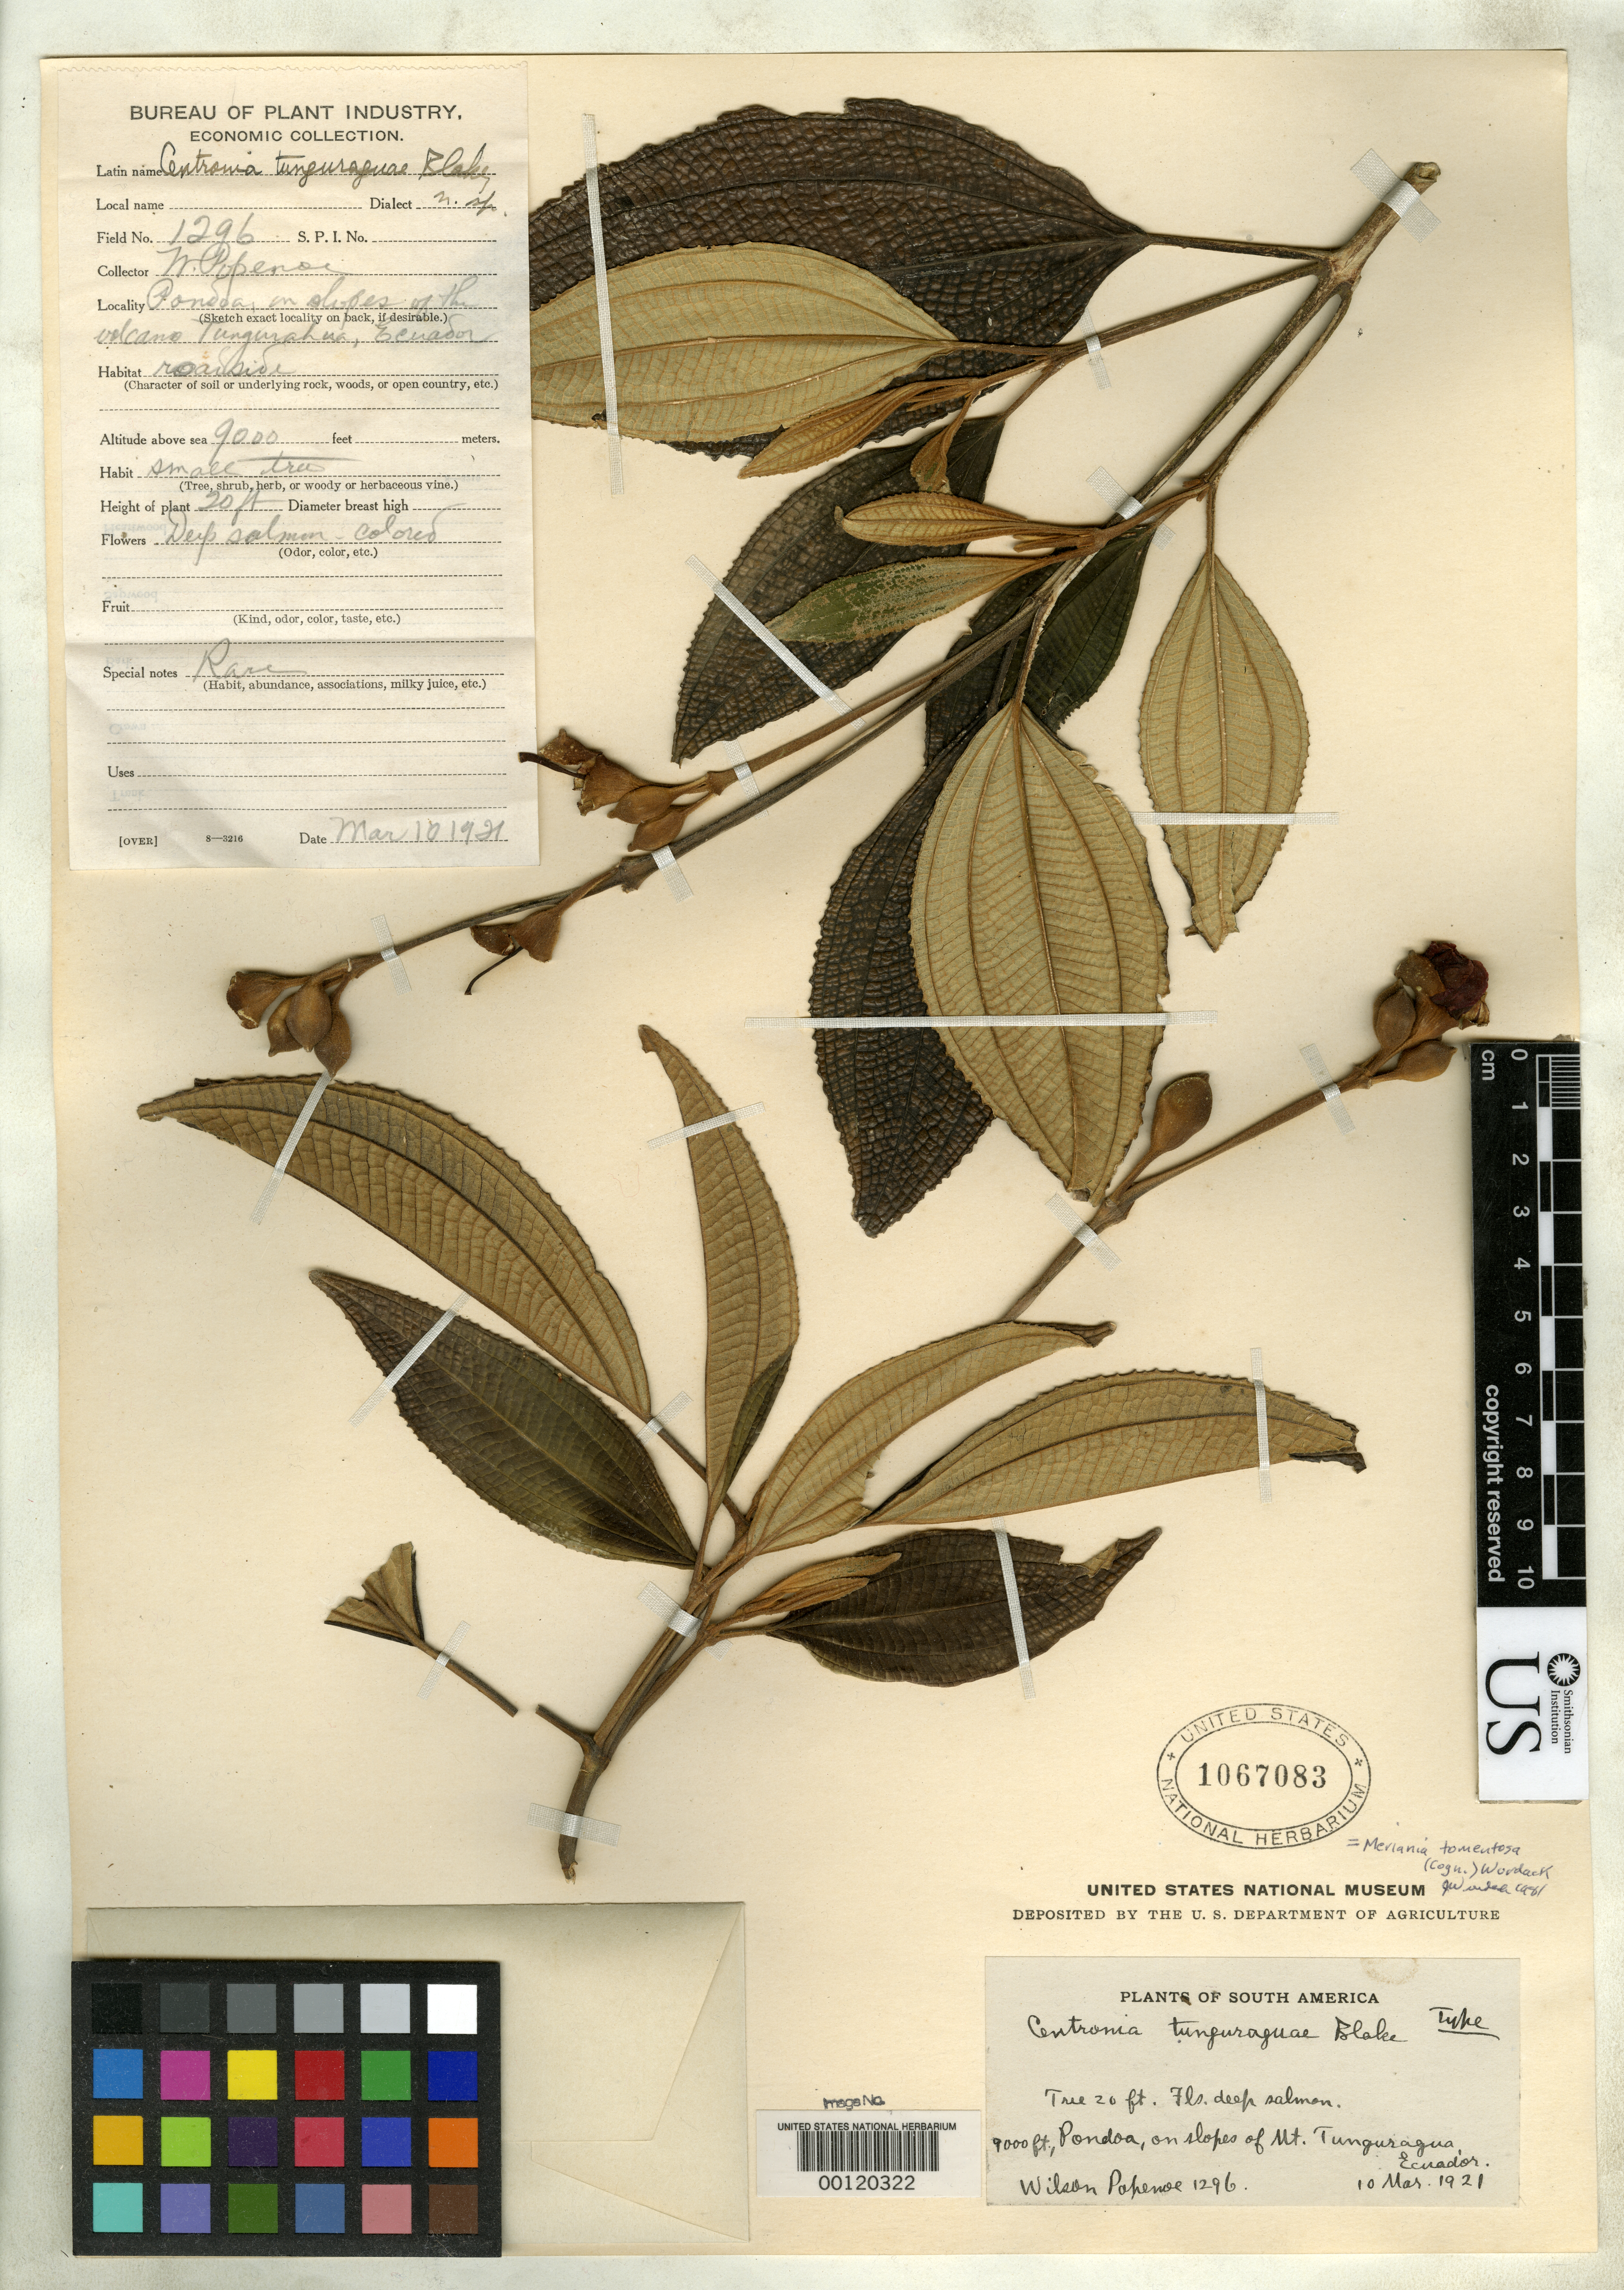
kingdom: Plantae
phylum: Tracheophyta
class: Magnoliopsida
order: Myrtales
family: Melastomataceae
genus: Centronia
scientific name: Centronia tunguraguae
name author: S.F. Blake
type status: Holotype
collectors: W. Popenoe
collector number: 1296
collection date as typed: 10 Mar 1921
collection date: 1921-03-10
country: Ecuador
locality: Pondoa, slopes of Mt. Tunguragua.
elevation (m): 2745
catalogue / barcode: US 1067083